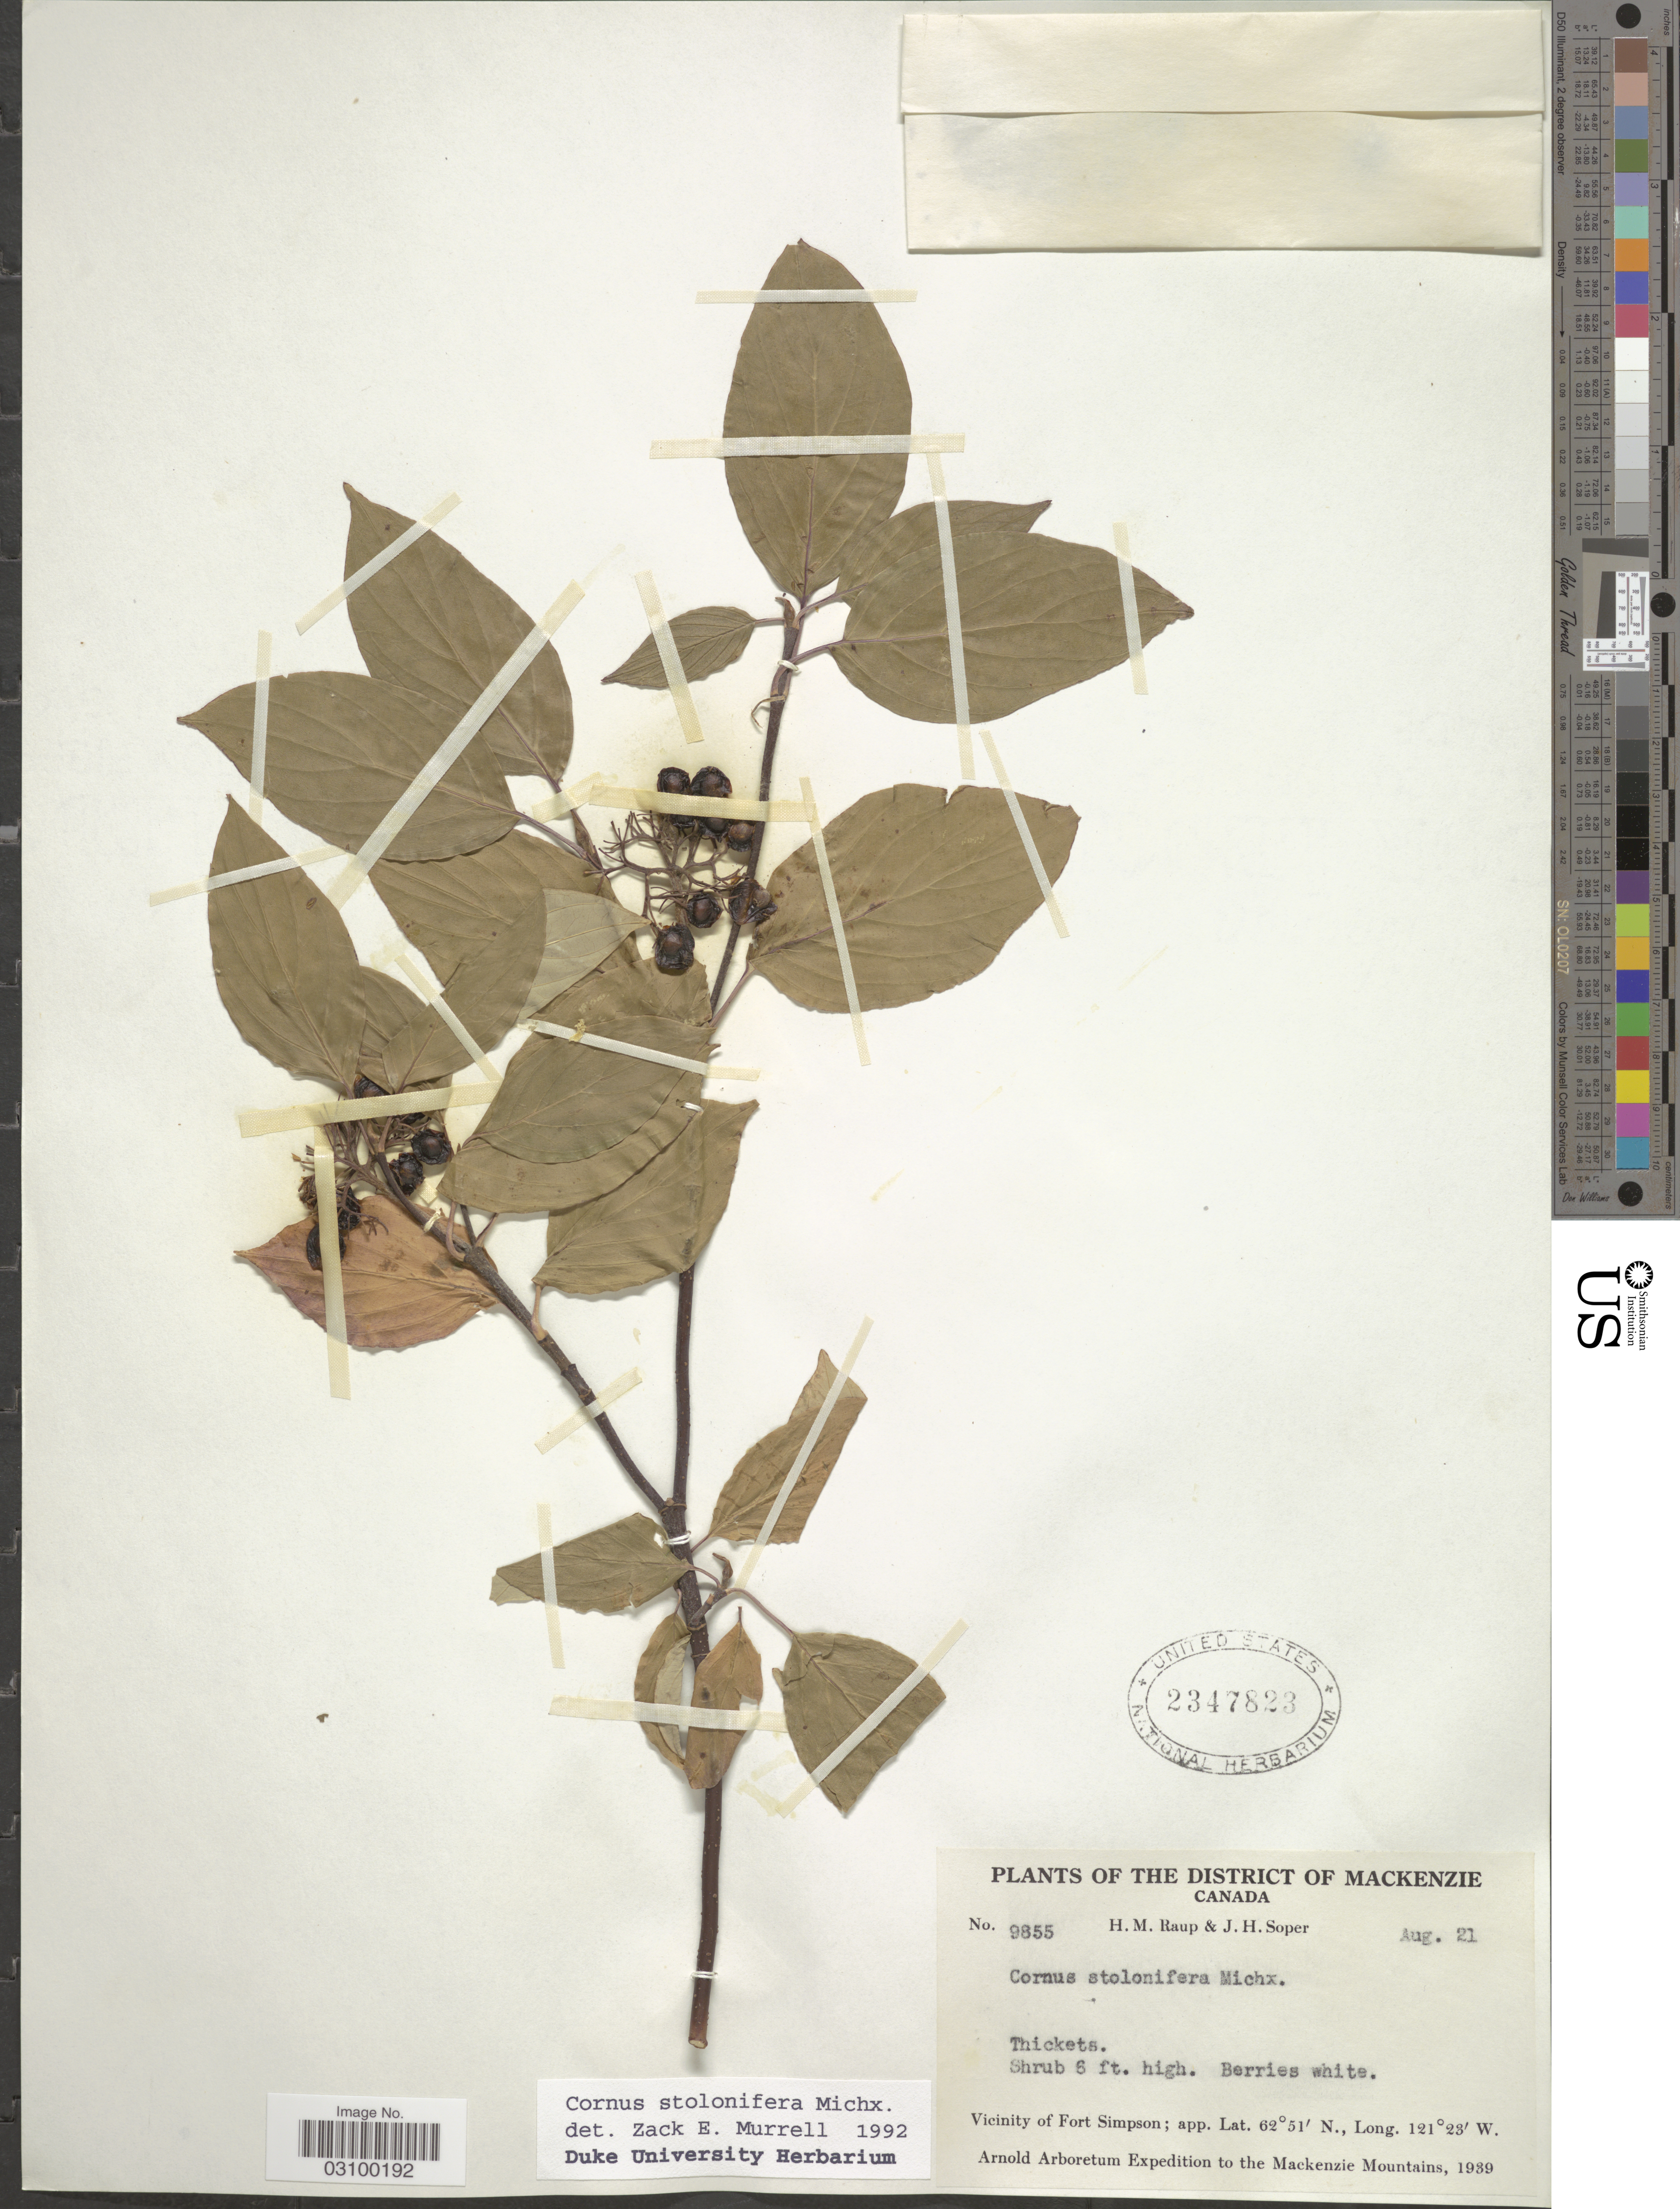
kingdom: Plantae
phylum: Tracheophyta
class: Magnoliopsida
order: Cornales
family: Cornaceae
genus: Cornus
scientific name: Cornus sericea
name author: L.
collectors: H. Raup & J. H. Soper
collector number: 9855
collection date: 1939-08-21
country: Canada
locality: The District of Mackenzie. Vicinity of Fort Simpson. Mackenzie Mountains.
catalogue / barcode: US 2347823